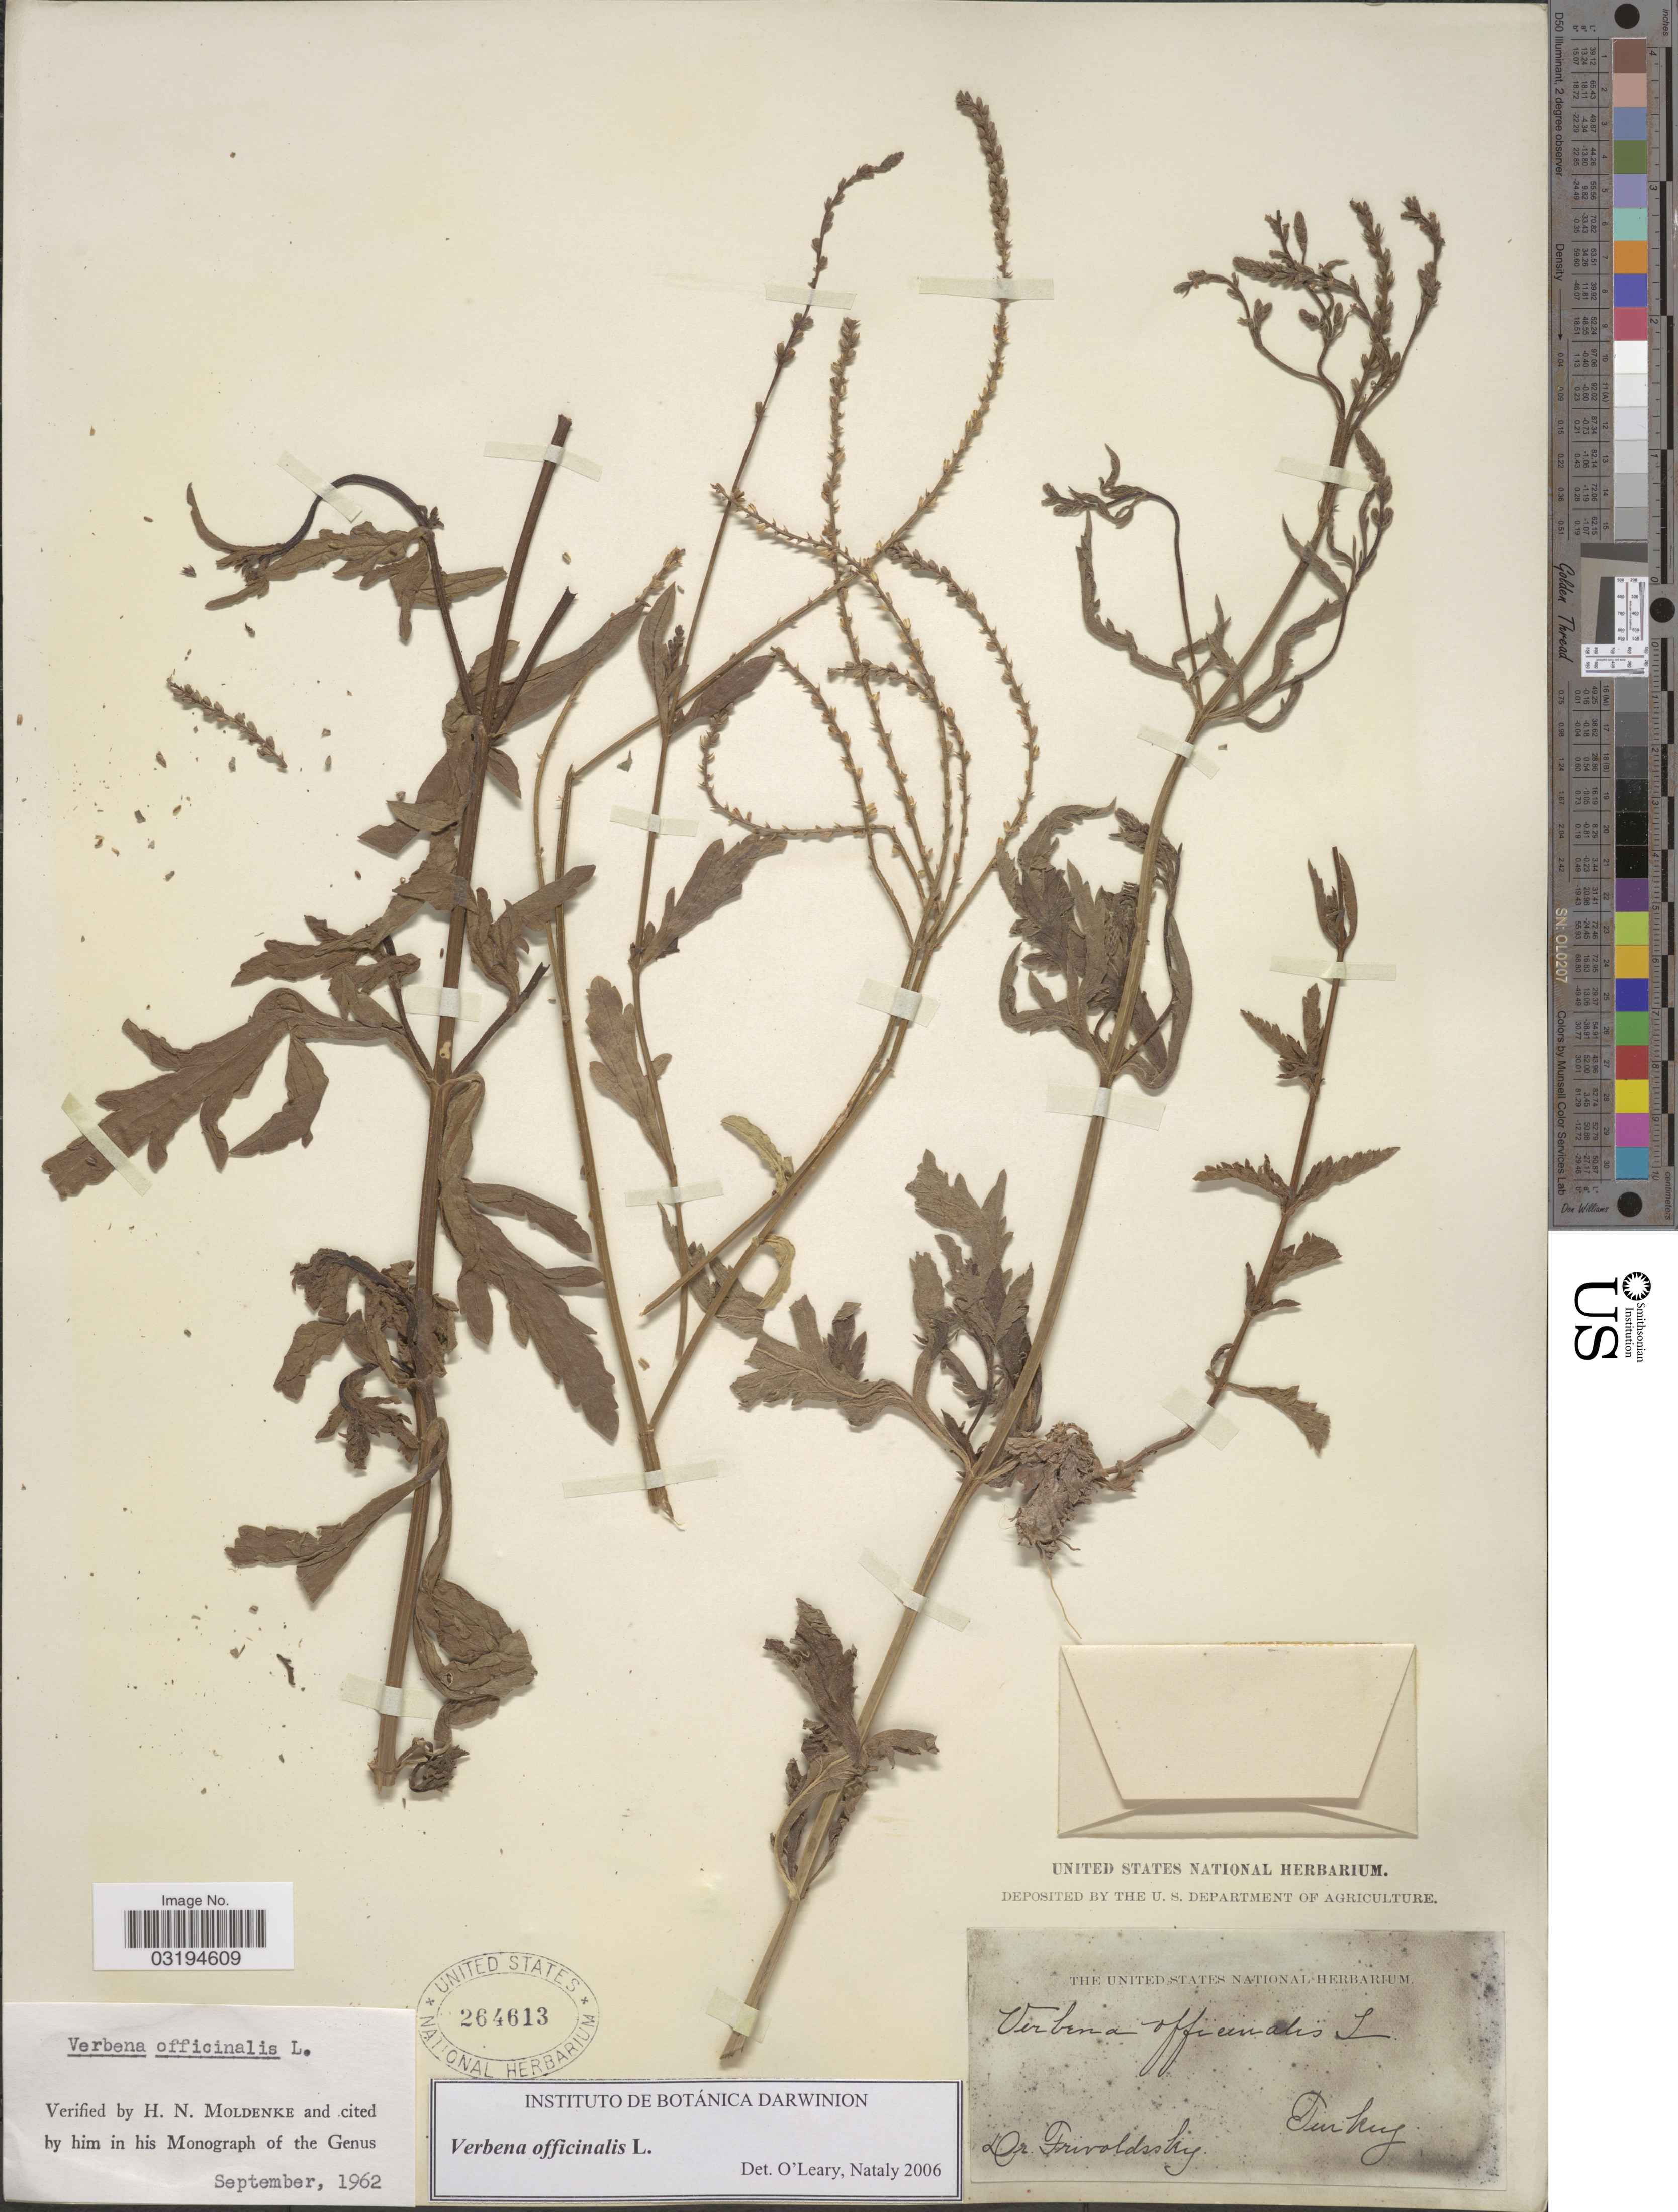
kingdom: Plantae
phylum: Tracheophyta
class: Magnoliopsida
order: Lamiales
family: Verbenaceae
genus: Verbena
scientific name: Verbena officinalis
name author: L.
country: Turkey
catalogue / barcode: US 264613